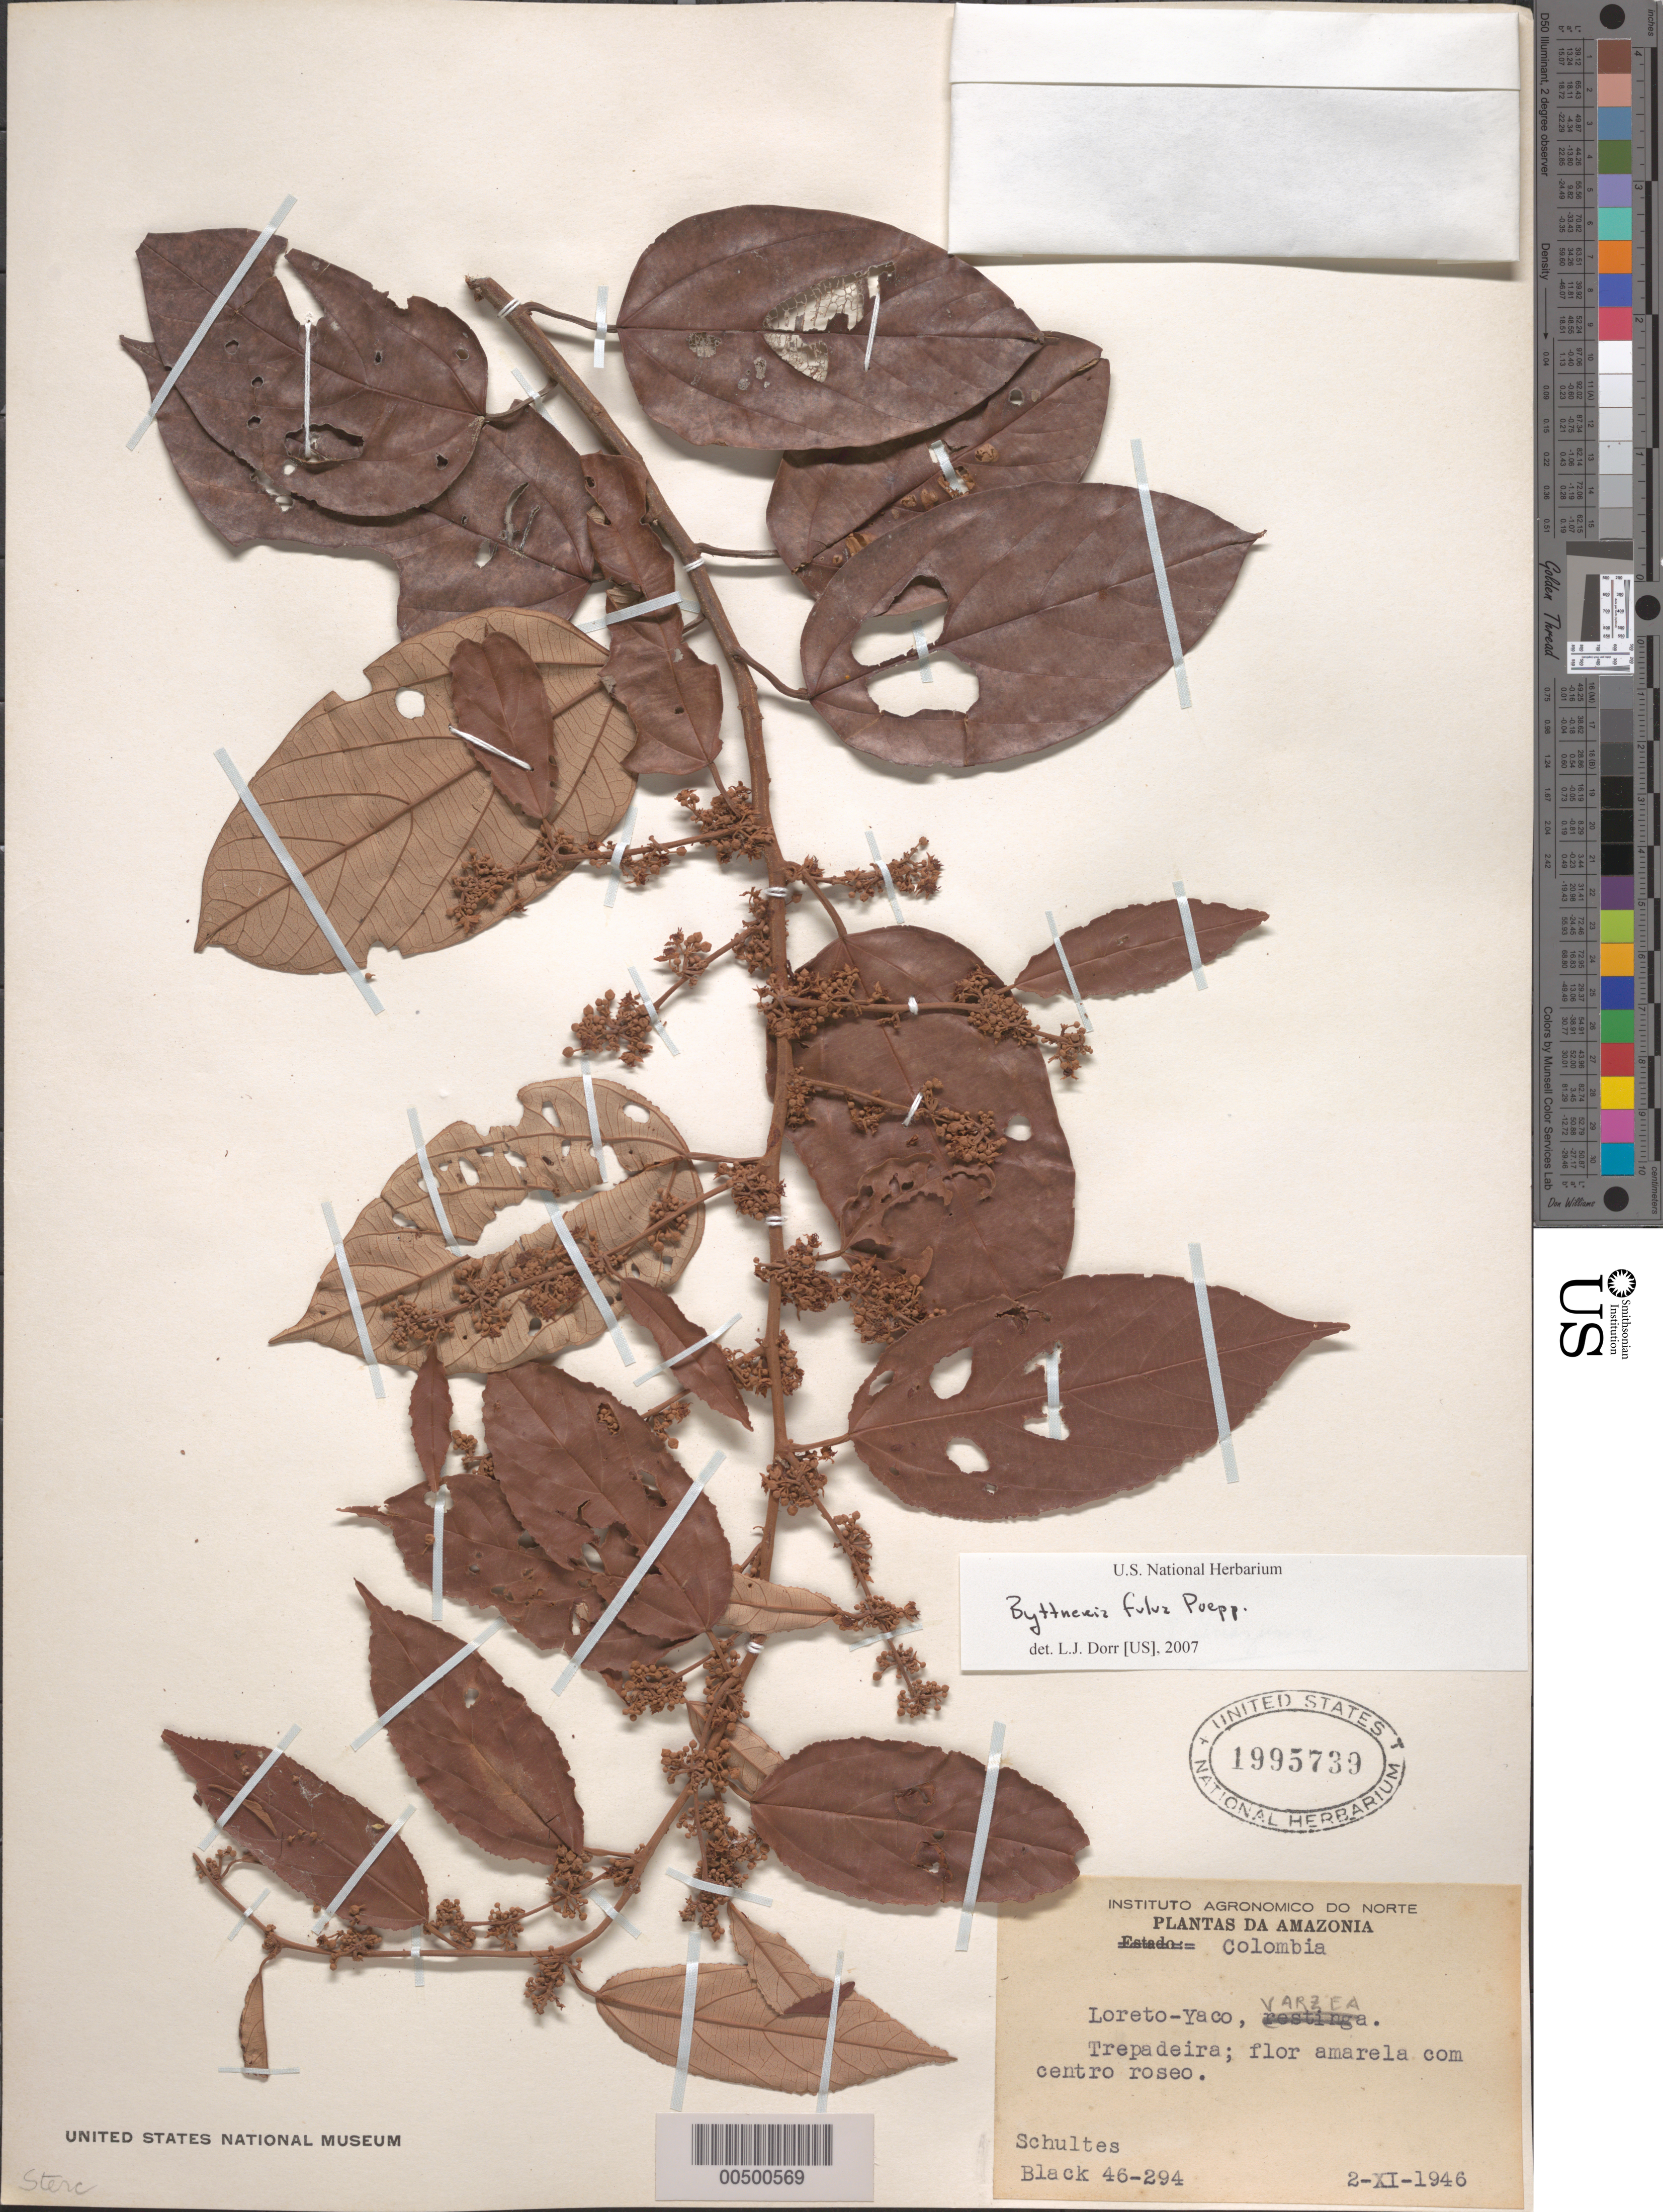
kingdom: Plantae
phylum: Tracheophyta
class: Magnoliopsida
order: Malvales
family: Malvaceae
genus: Guazuma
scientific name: Guazuma ulmifolia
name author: Lam.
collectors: G. A. Black & R. E. Schultes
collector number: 46-294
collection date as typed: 02 Nov 1986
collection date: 1986-11-02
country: Colombia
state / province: Amazônas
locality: Loreta-Yacu River.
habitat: Varzea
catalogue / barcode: US 1995739